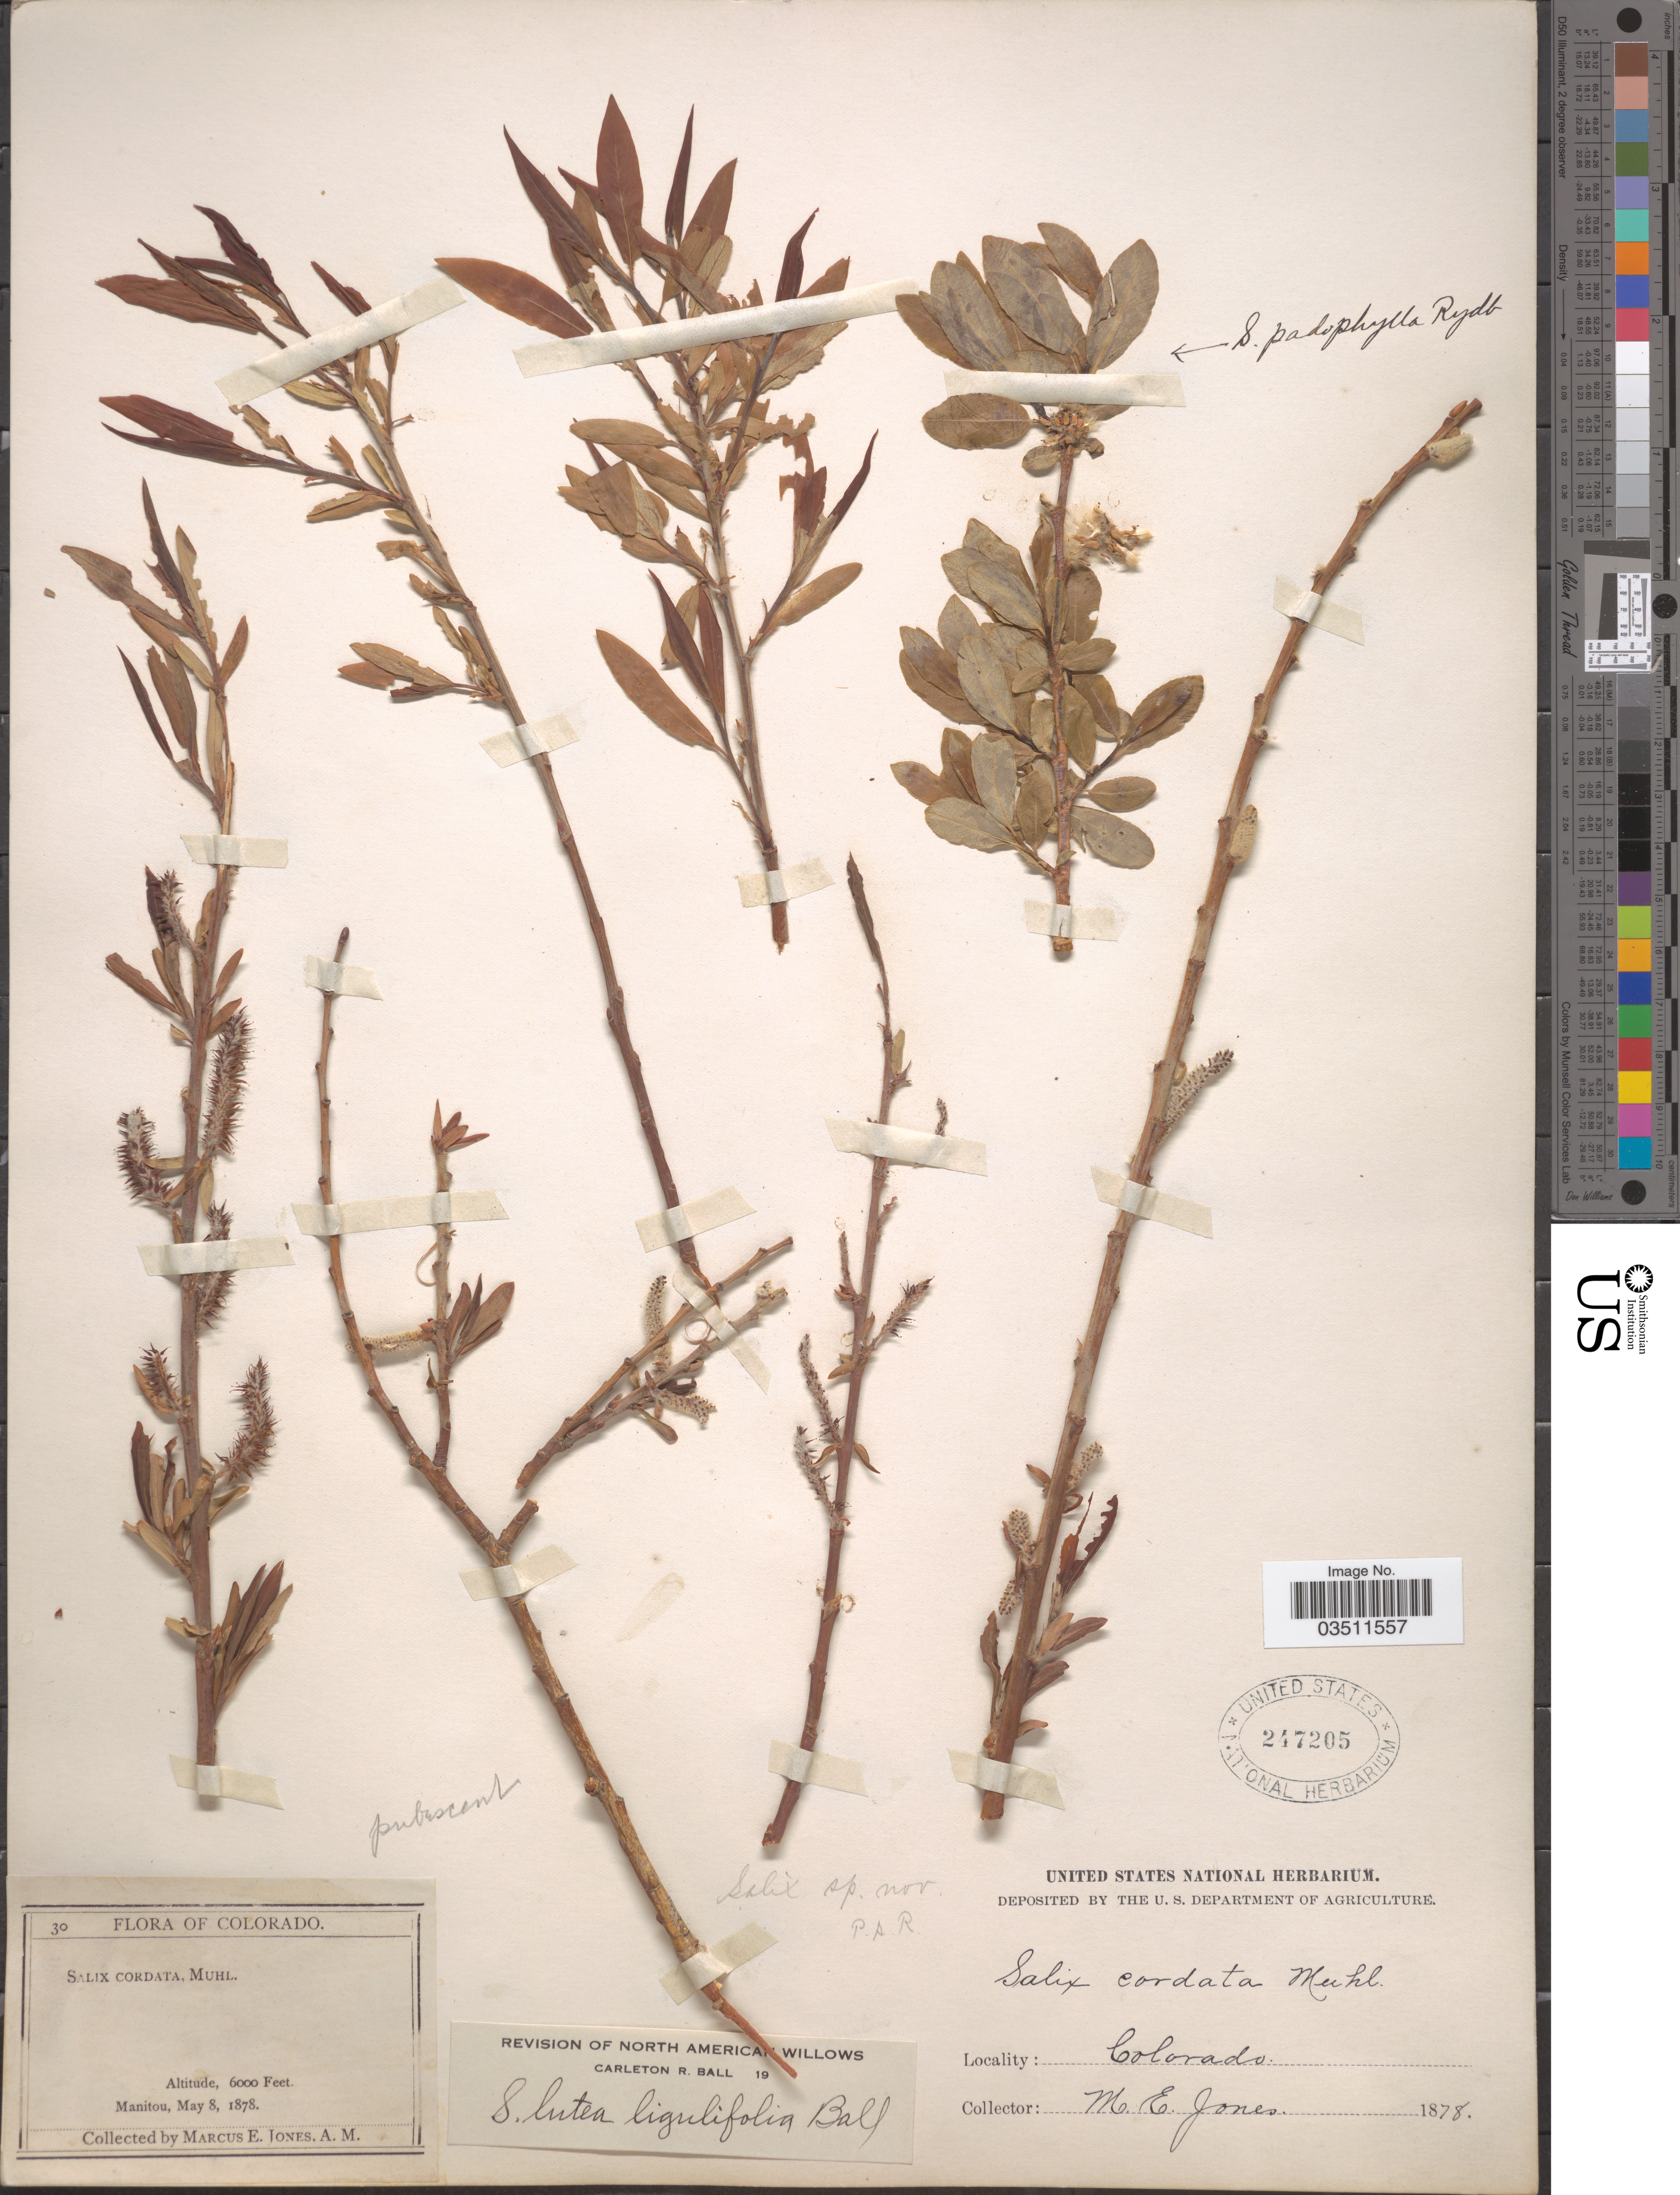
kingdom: Plantae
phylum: Tracheophyta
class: Magnoliopsida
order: Malpighiales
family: Salicaceae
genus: Salix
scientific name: Salix ligulifolia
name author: (C.R. Ball) C.R. Ball ex C.K. Schneid.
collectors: M. E. Jones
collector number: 30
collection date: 1878-05-08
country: United States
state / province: Colorado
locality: Manitou.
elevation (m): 1829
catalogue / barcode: US 247205